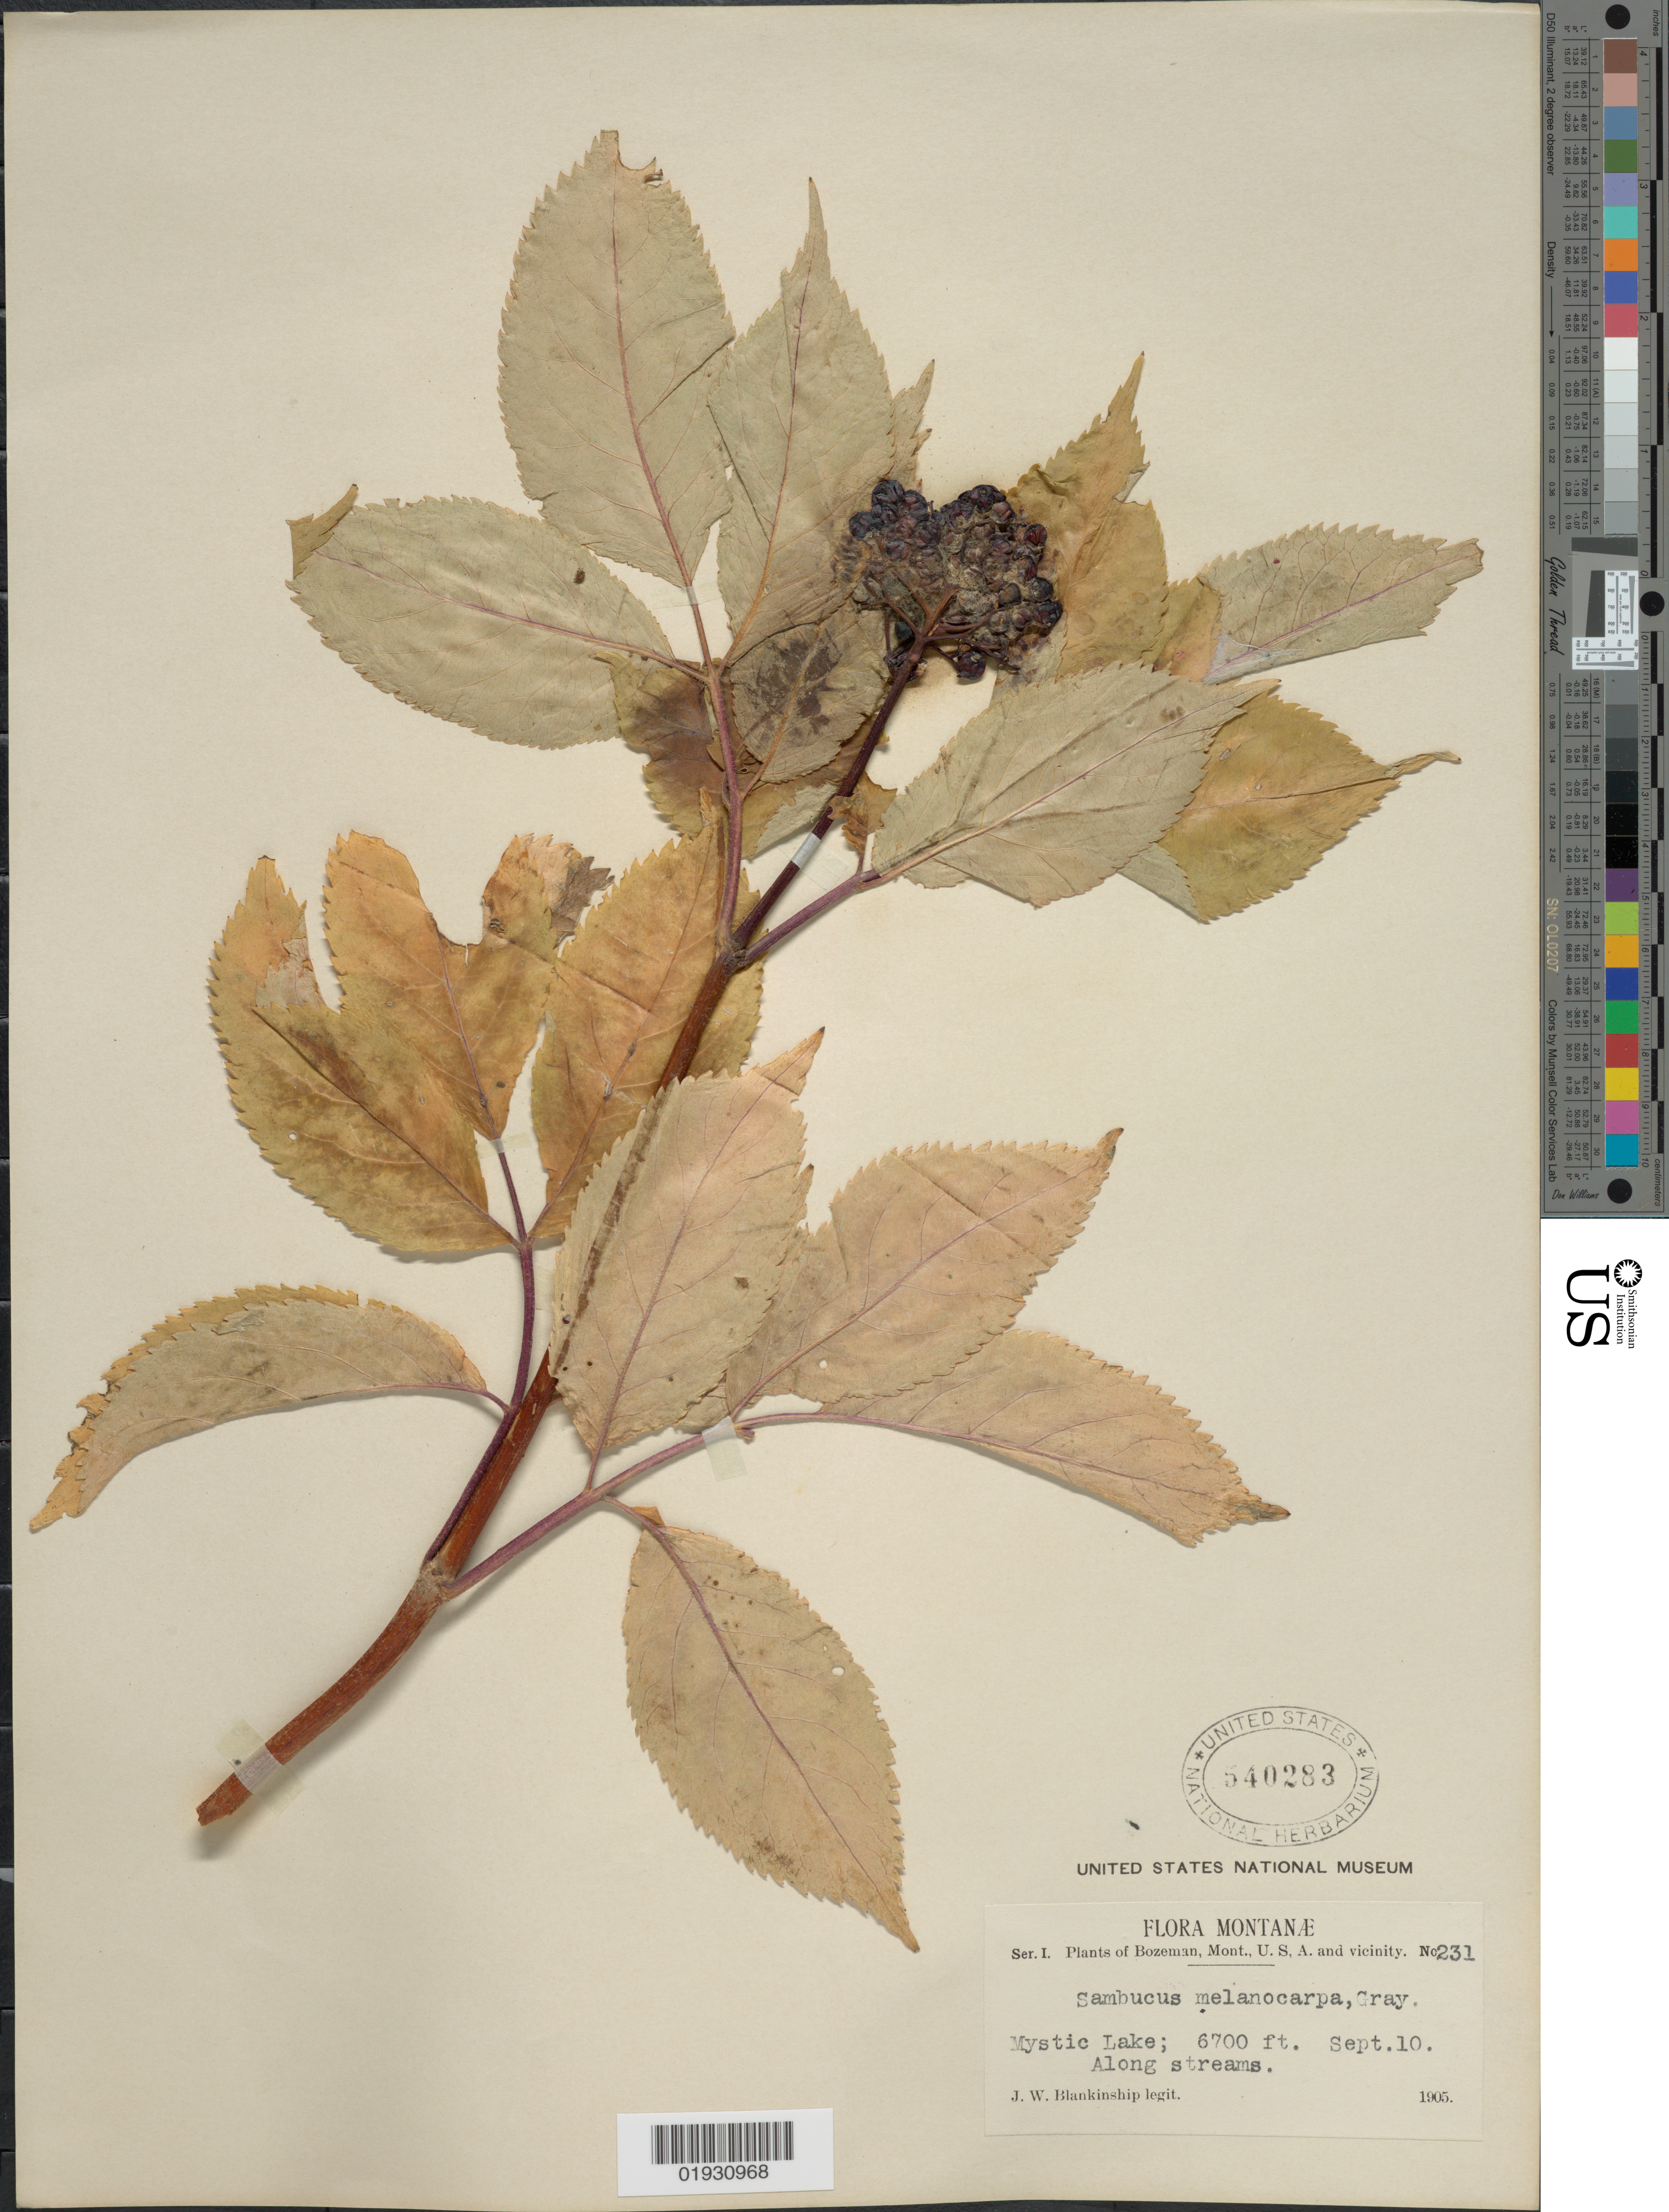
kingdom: Plantae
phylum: Tracheophyta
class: Magnoliopsida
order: Dipsacales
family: Viburnaceae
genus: Sambucus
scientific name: Sambucus melanocarpa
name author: A. Gray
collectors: J. W. Blankinship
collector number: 231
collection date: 1905-09-10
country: United States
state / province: Montana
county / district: Gallatin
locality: Bozeman, Mystic Lake.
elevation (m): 2042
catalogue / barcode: US 540283